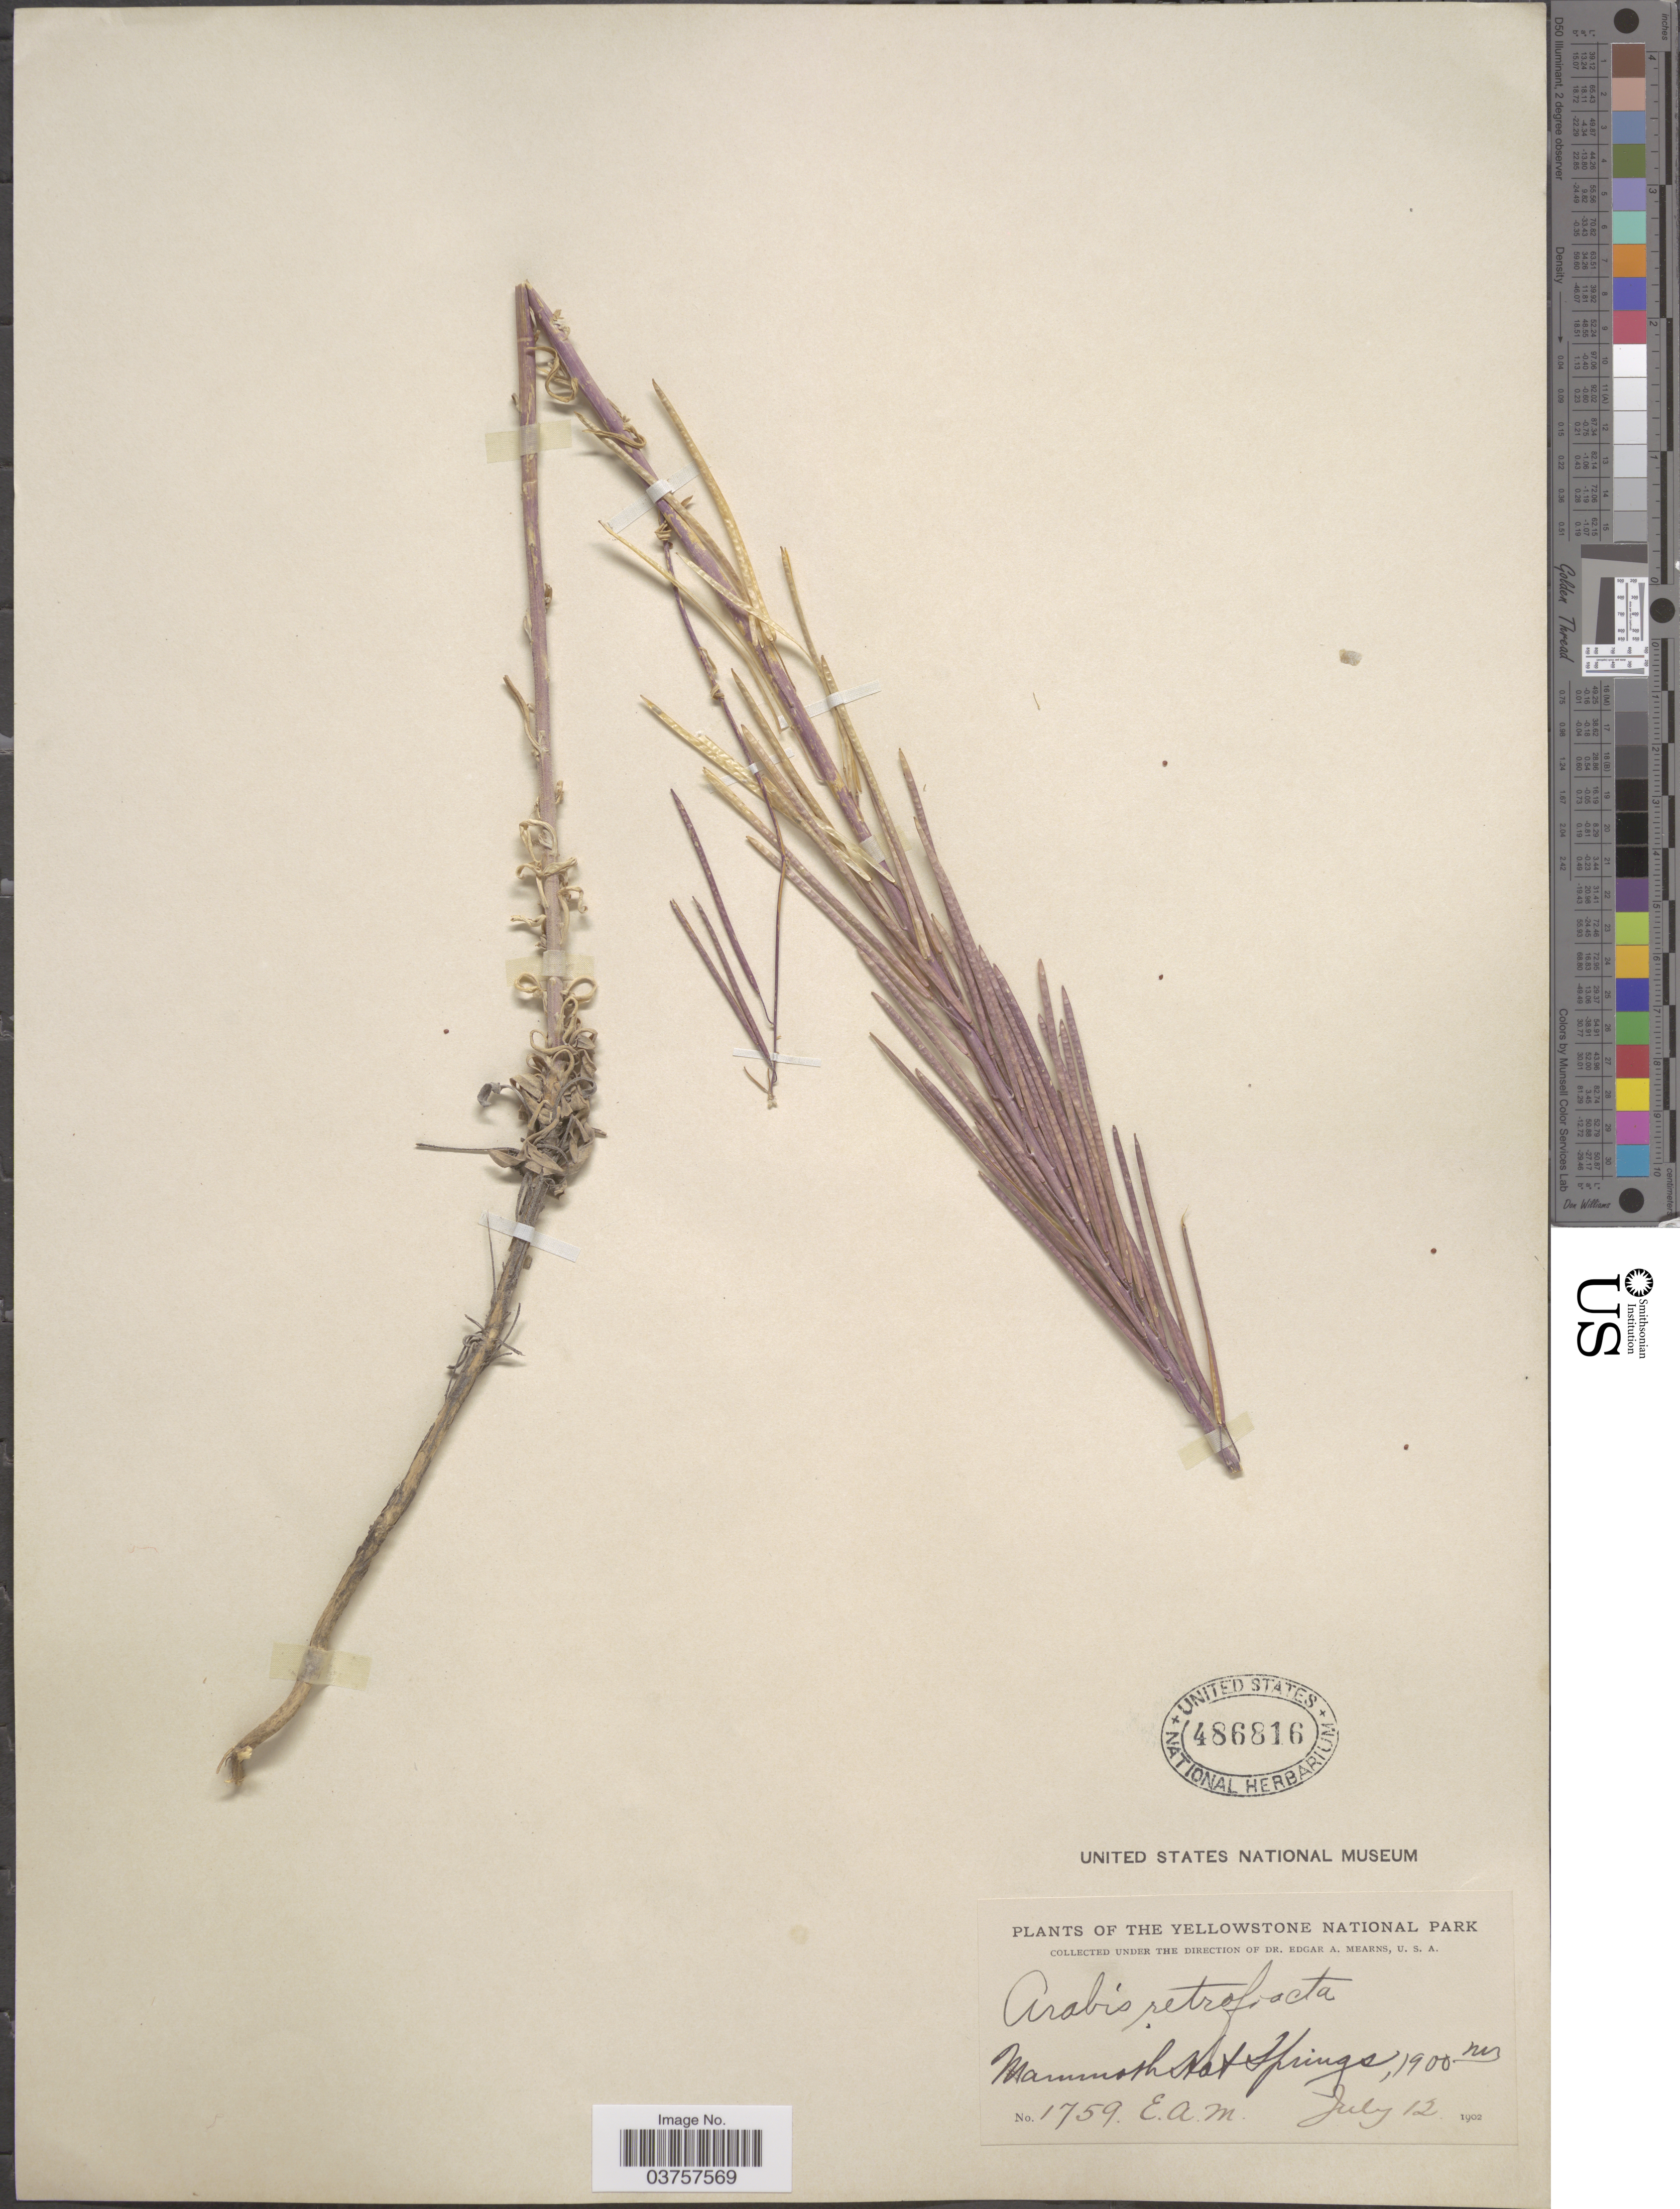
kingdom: Plantae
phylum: Tracheophyta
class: Magnoliopsida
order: Brassicales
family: Brassicaceae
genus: Arabis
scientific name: Arabis holboellii var. retrofracta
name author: Rydb.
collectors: E. A. Mearns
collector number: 1759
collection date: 1902-07-12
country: United States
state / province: Wyoming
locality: The Yellowstone National Park. Mammoth Hot Springs.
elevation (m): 1900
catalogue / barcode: US 486816